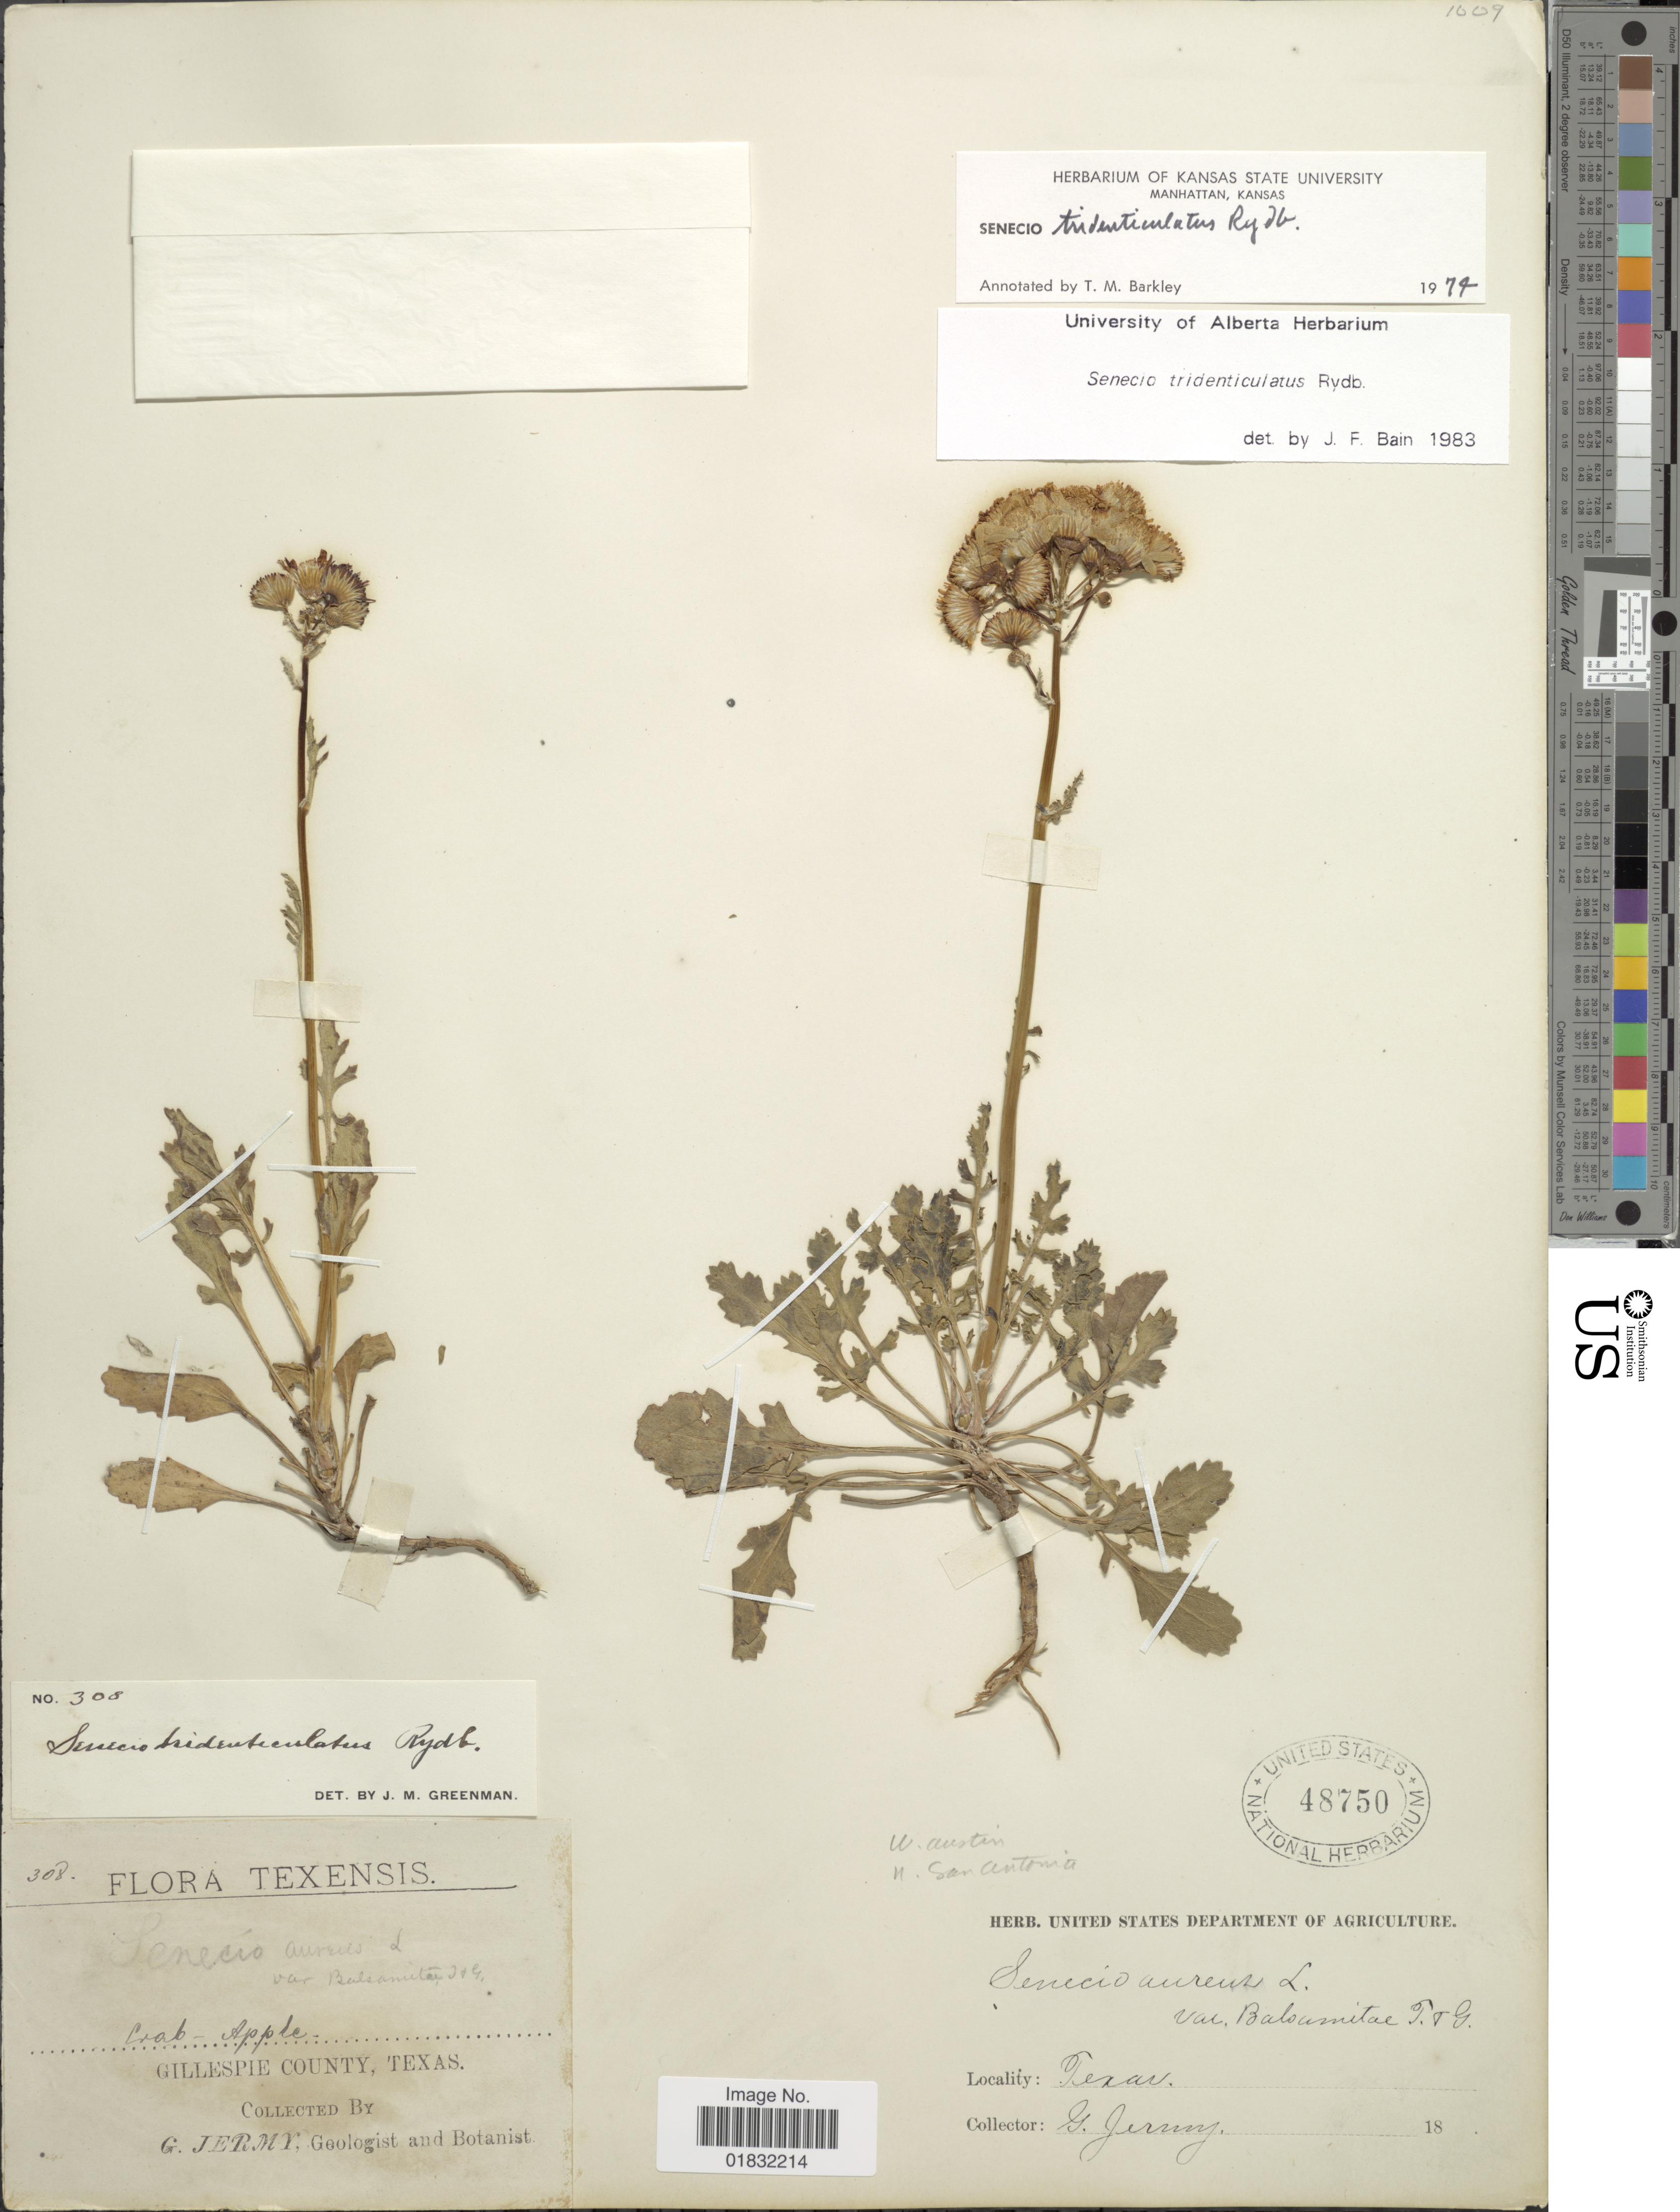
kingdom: Plantae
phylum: Tracheophyta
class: Magnoliopsida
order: Asterales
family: Asteraceae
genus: Packera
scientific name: Packera tridenticulata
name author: (Rydb.) W.A. Weber & Á. Löve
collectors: G. Jermy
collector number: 308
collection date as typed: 18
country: United States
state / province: Texas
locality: Gillespie County, W. Austin, N. San Antonio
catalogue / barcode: US 48750